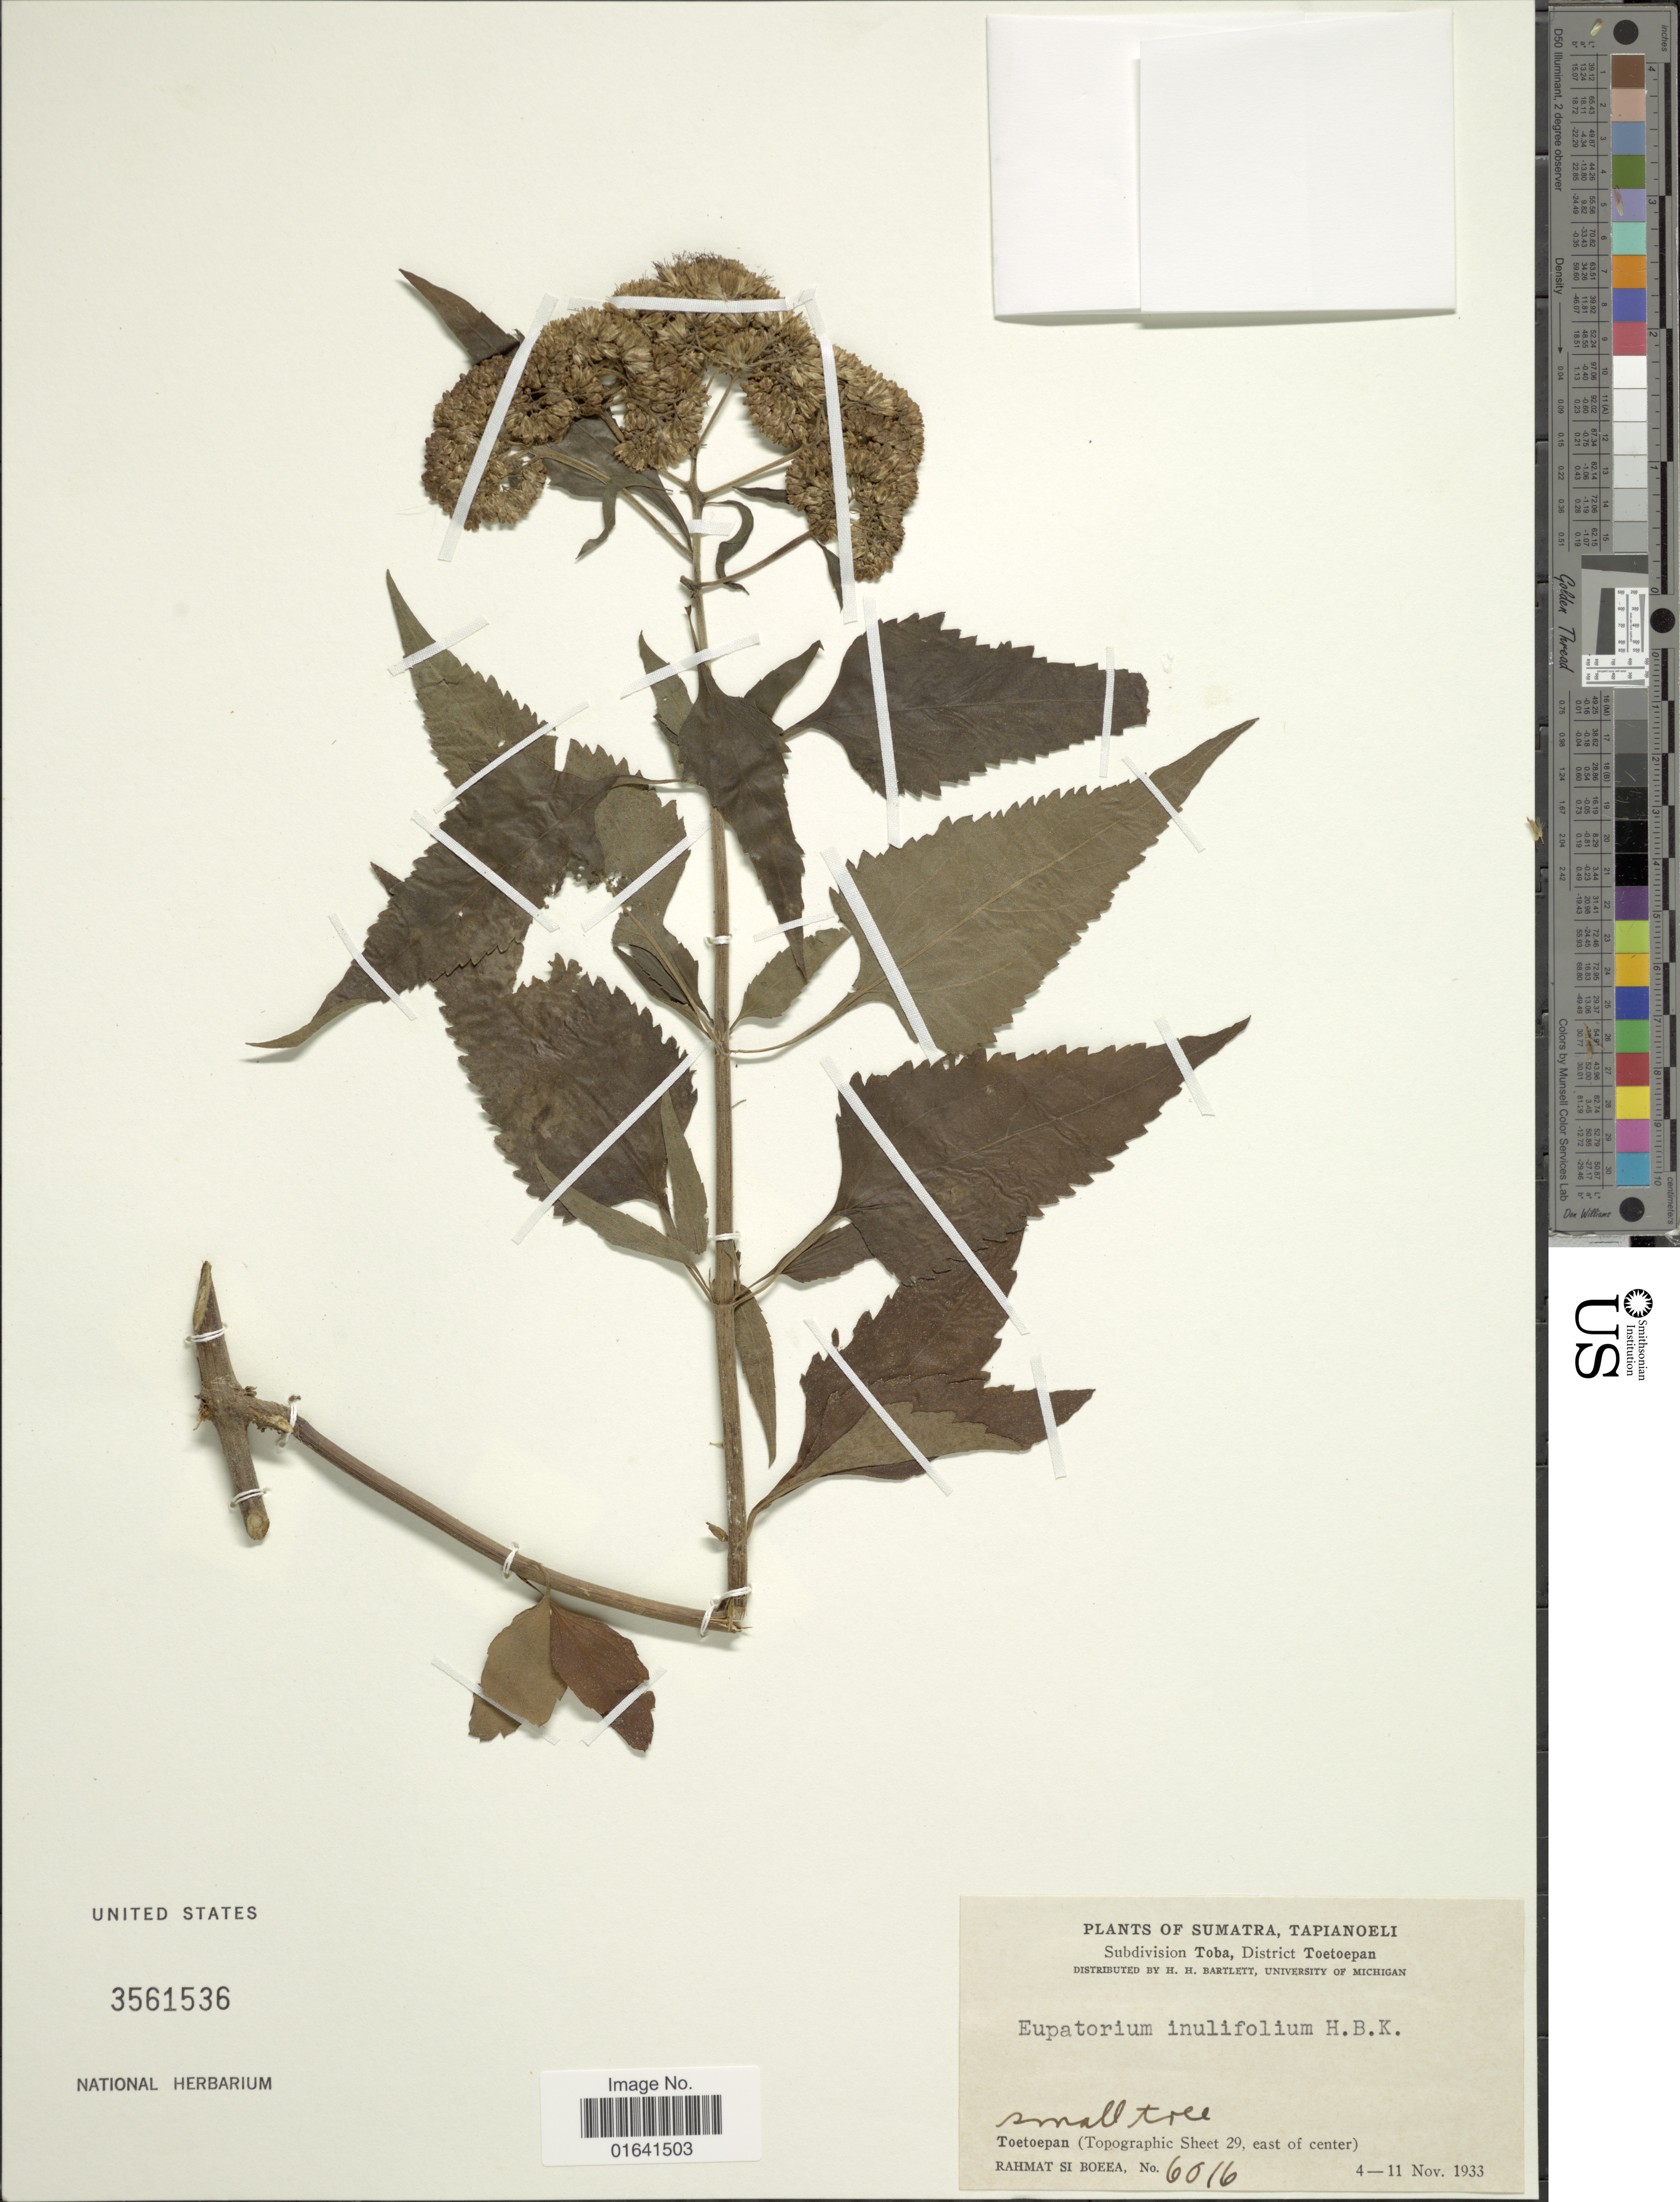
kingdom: Plantae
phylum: Tracheophyta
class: Magnoliopsida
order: Asterales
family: Asteraceae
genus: Austroeupatorium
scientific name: Austroeupatorium inulaefolium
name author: (Kunth) R.M. King & H. Rob.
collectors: Rahmat Si Boeea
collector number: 6016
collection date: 1933-11-04/1933-11-11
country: Indonesia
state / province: Sumatra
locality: Tapianoelo, Subdivision Toba, District Toetoepan, Toetoepan (Topographic Sheet 29, east of center)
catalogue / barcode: US 3561536